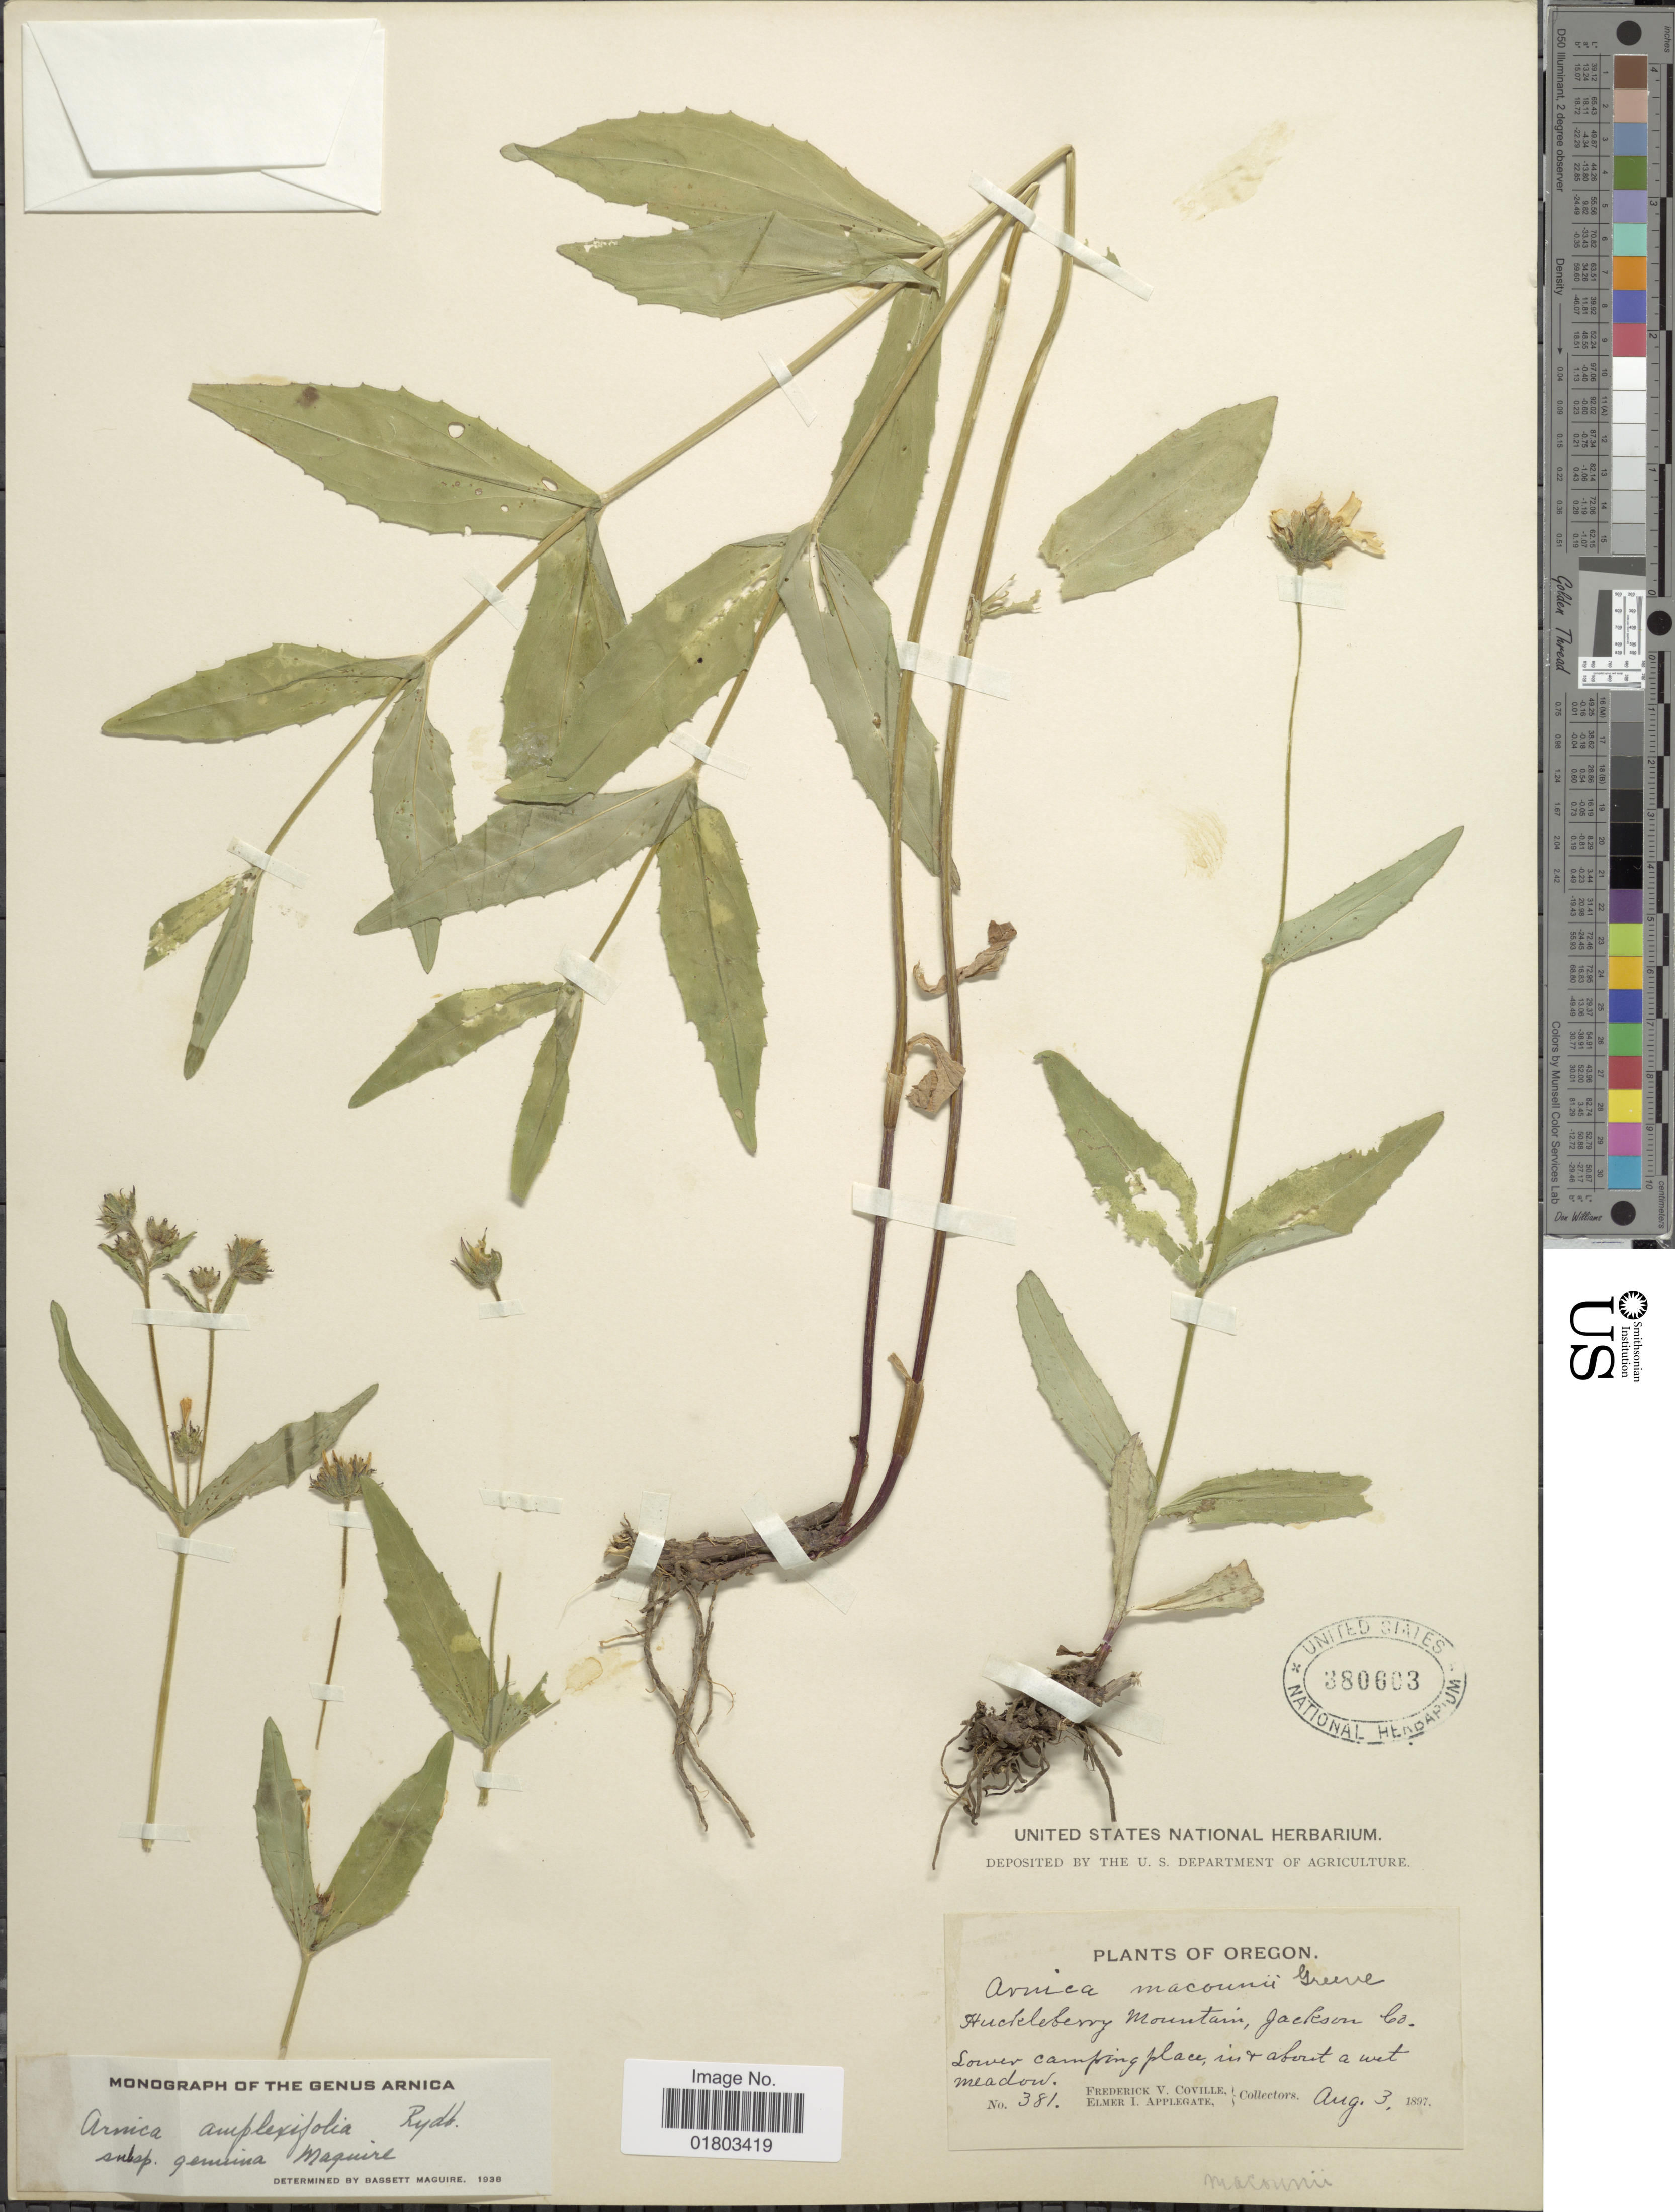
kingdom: Plantae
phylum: Tracheophyta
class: Magnoliopsida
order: Asterales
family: Asteraceae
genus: Arnica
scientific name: Arnica lanceolata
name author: Nutt.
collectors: F. V. Coville & E. I. Applegate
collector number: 381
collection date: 1897-08-03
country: United States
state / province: Oregon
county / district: Jackson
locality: Huckelberry Mountain, Jackson Co, Lower camping place in & about a wet meadow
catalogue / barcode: US 380603